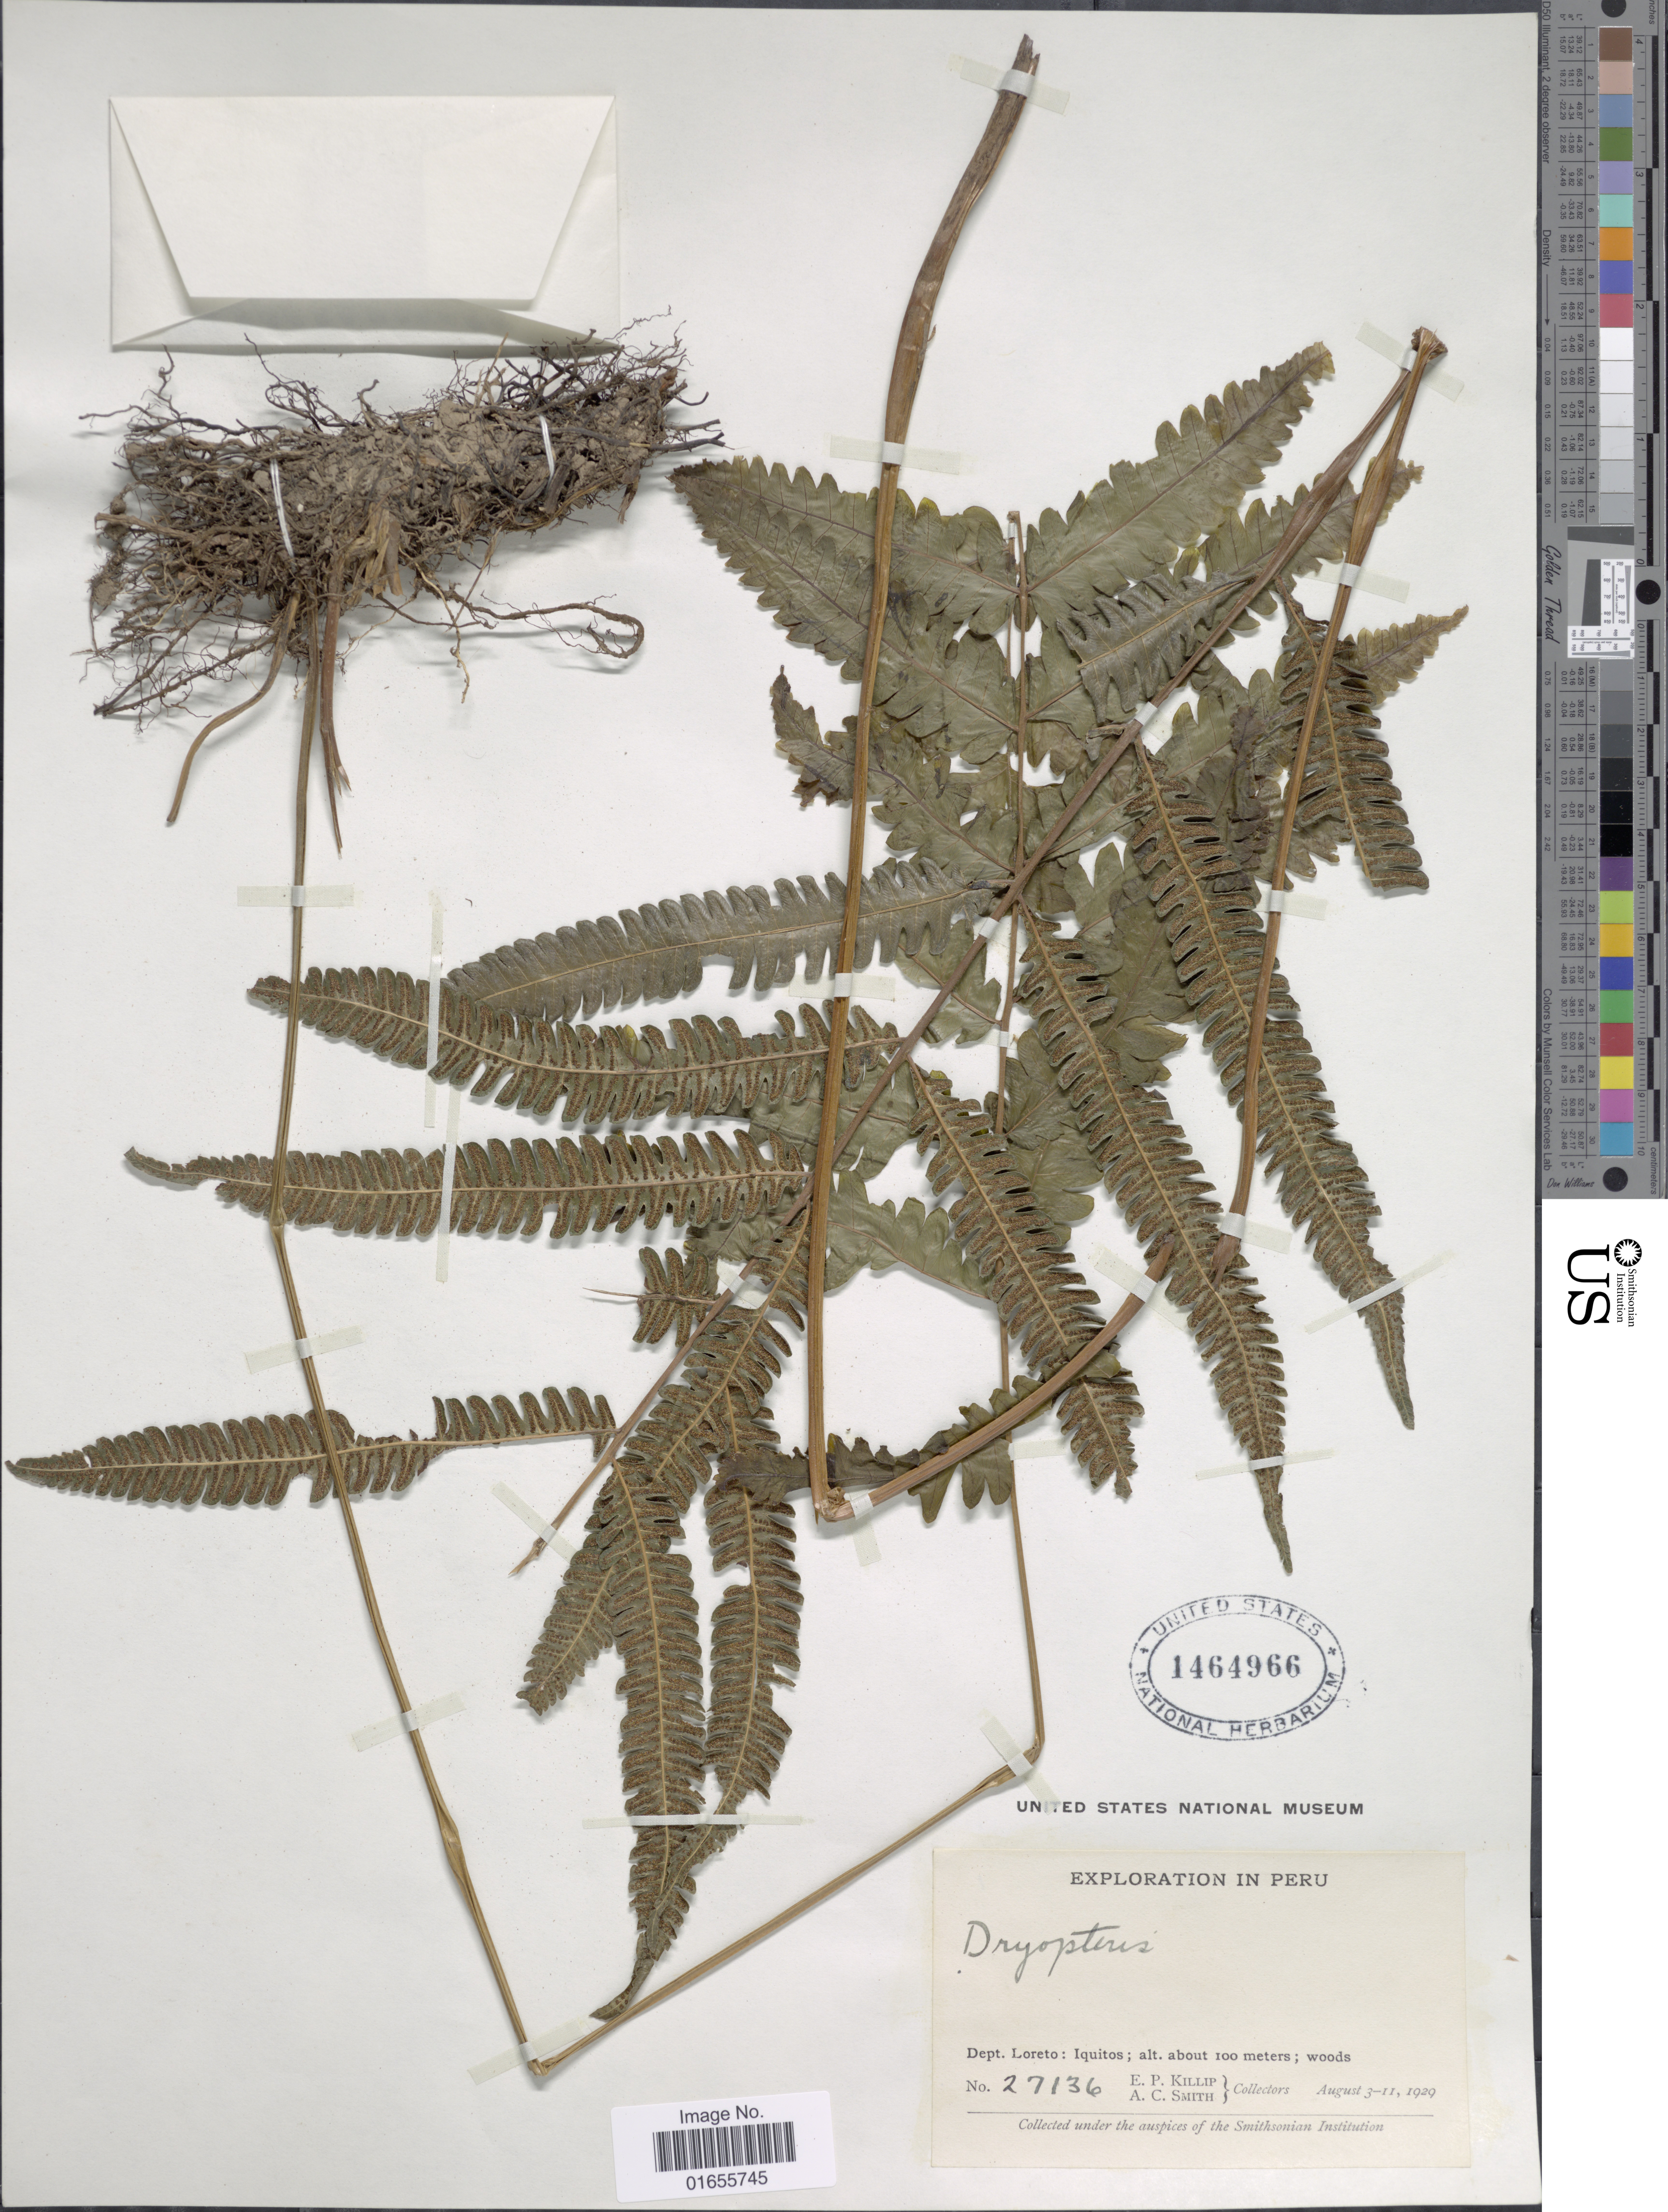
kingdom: Plantae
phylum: Tracheophyta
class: Polypodiopsida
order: Polypodiales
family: Thelypteridaceae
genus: Goniopteris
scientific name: Goniopteris sp.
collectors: E. P. Killip & A. C. Smith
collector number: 27136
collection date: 1929-08-03/1929-08-11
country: Peru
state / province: Loreto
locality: Iquitos; woods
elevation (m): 100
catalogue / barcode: US 1464966